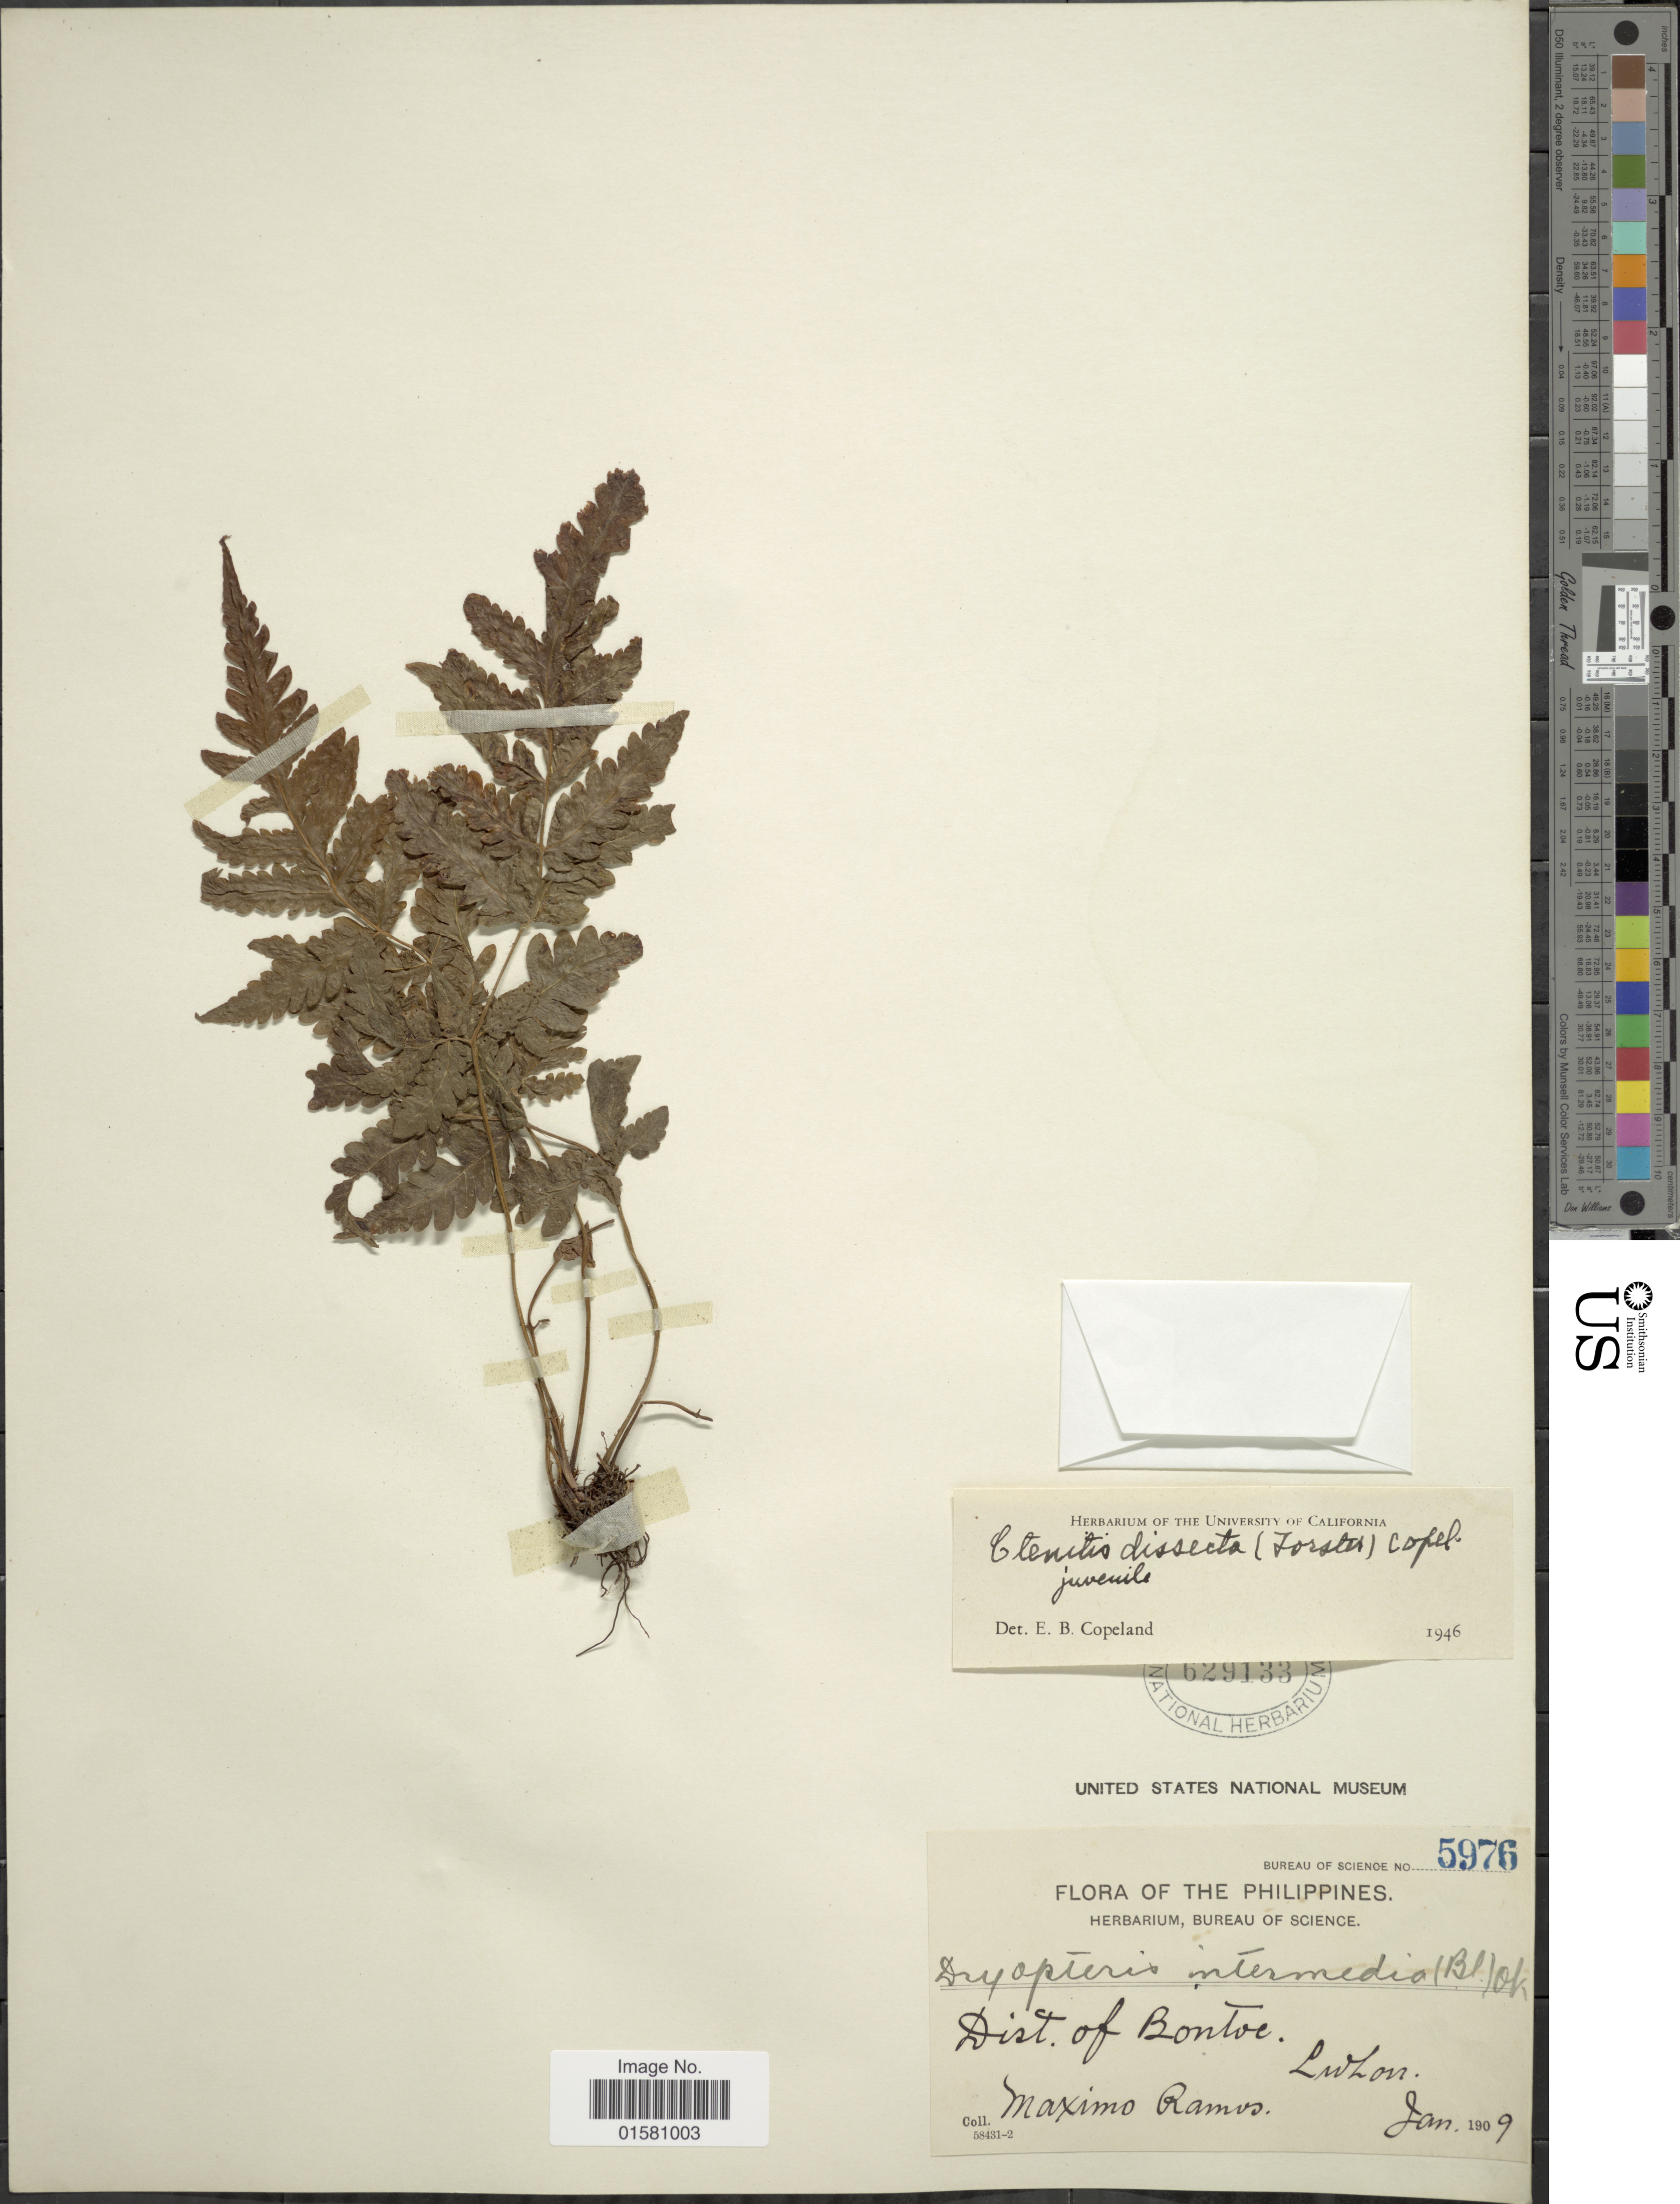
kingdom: Plantae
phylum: Tracheophyta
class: Polypodiopsida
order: Polypodiales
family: Tectariaceae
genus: Tectaria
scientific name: Tectaria dissecta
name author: (G. Forst.) Lellinger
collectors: M. Ramos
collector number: Bureau of Science 5976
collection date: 1909-01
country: Philippines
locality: Dist. of Bontoc, Luzon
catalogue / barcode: US 629133